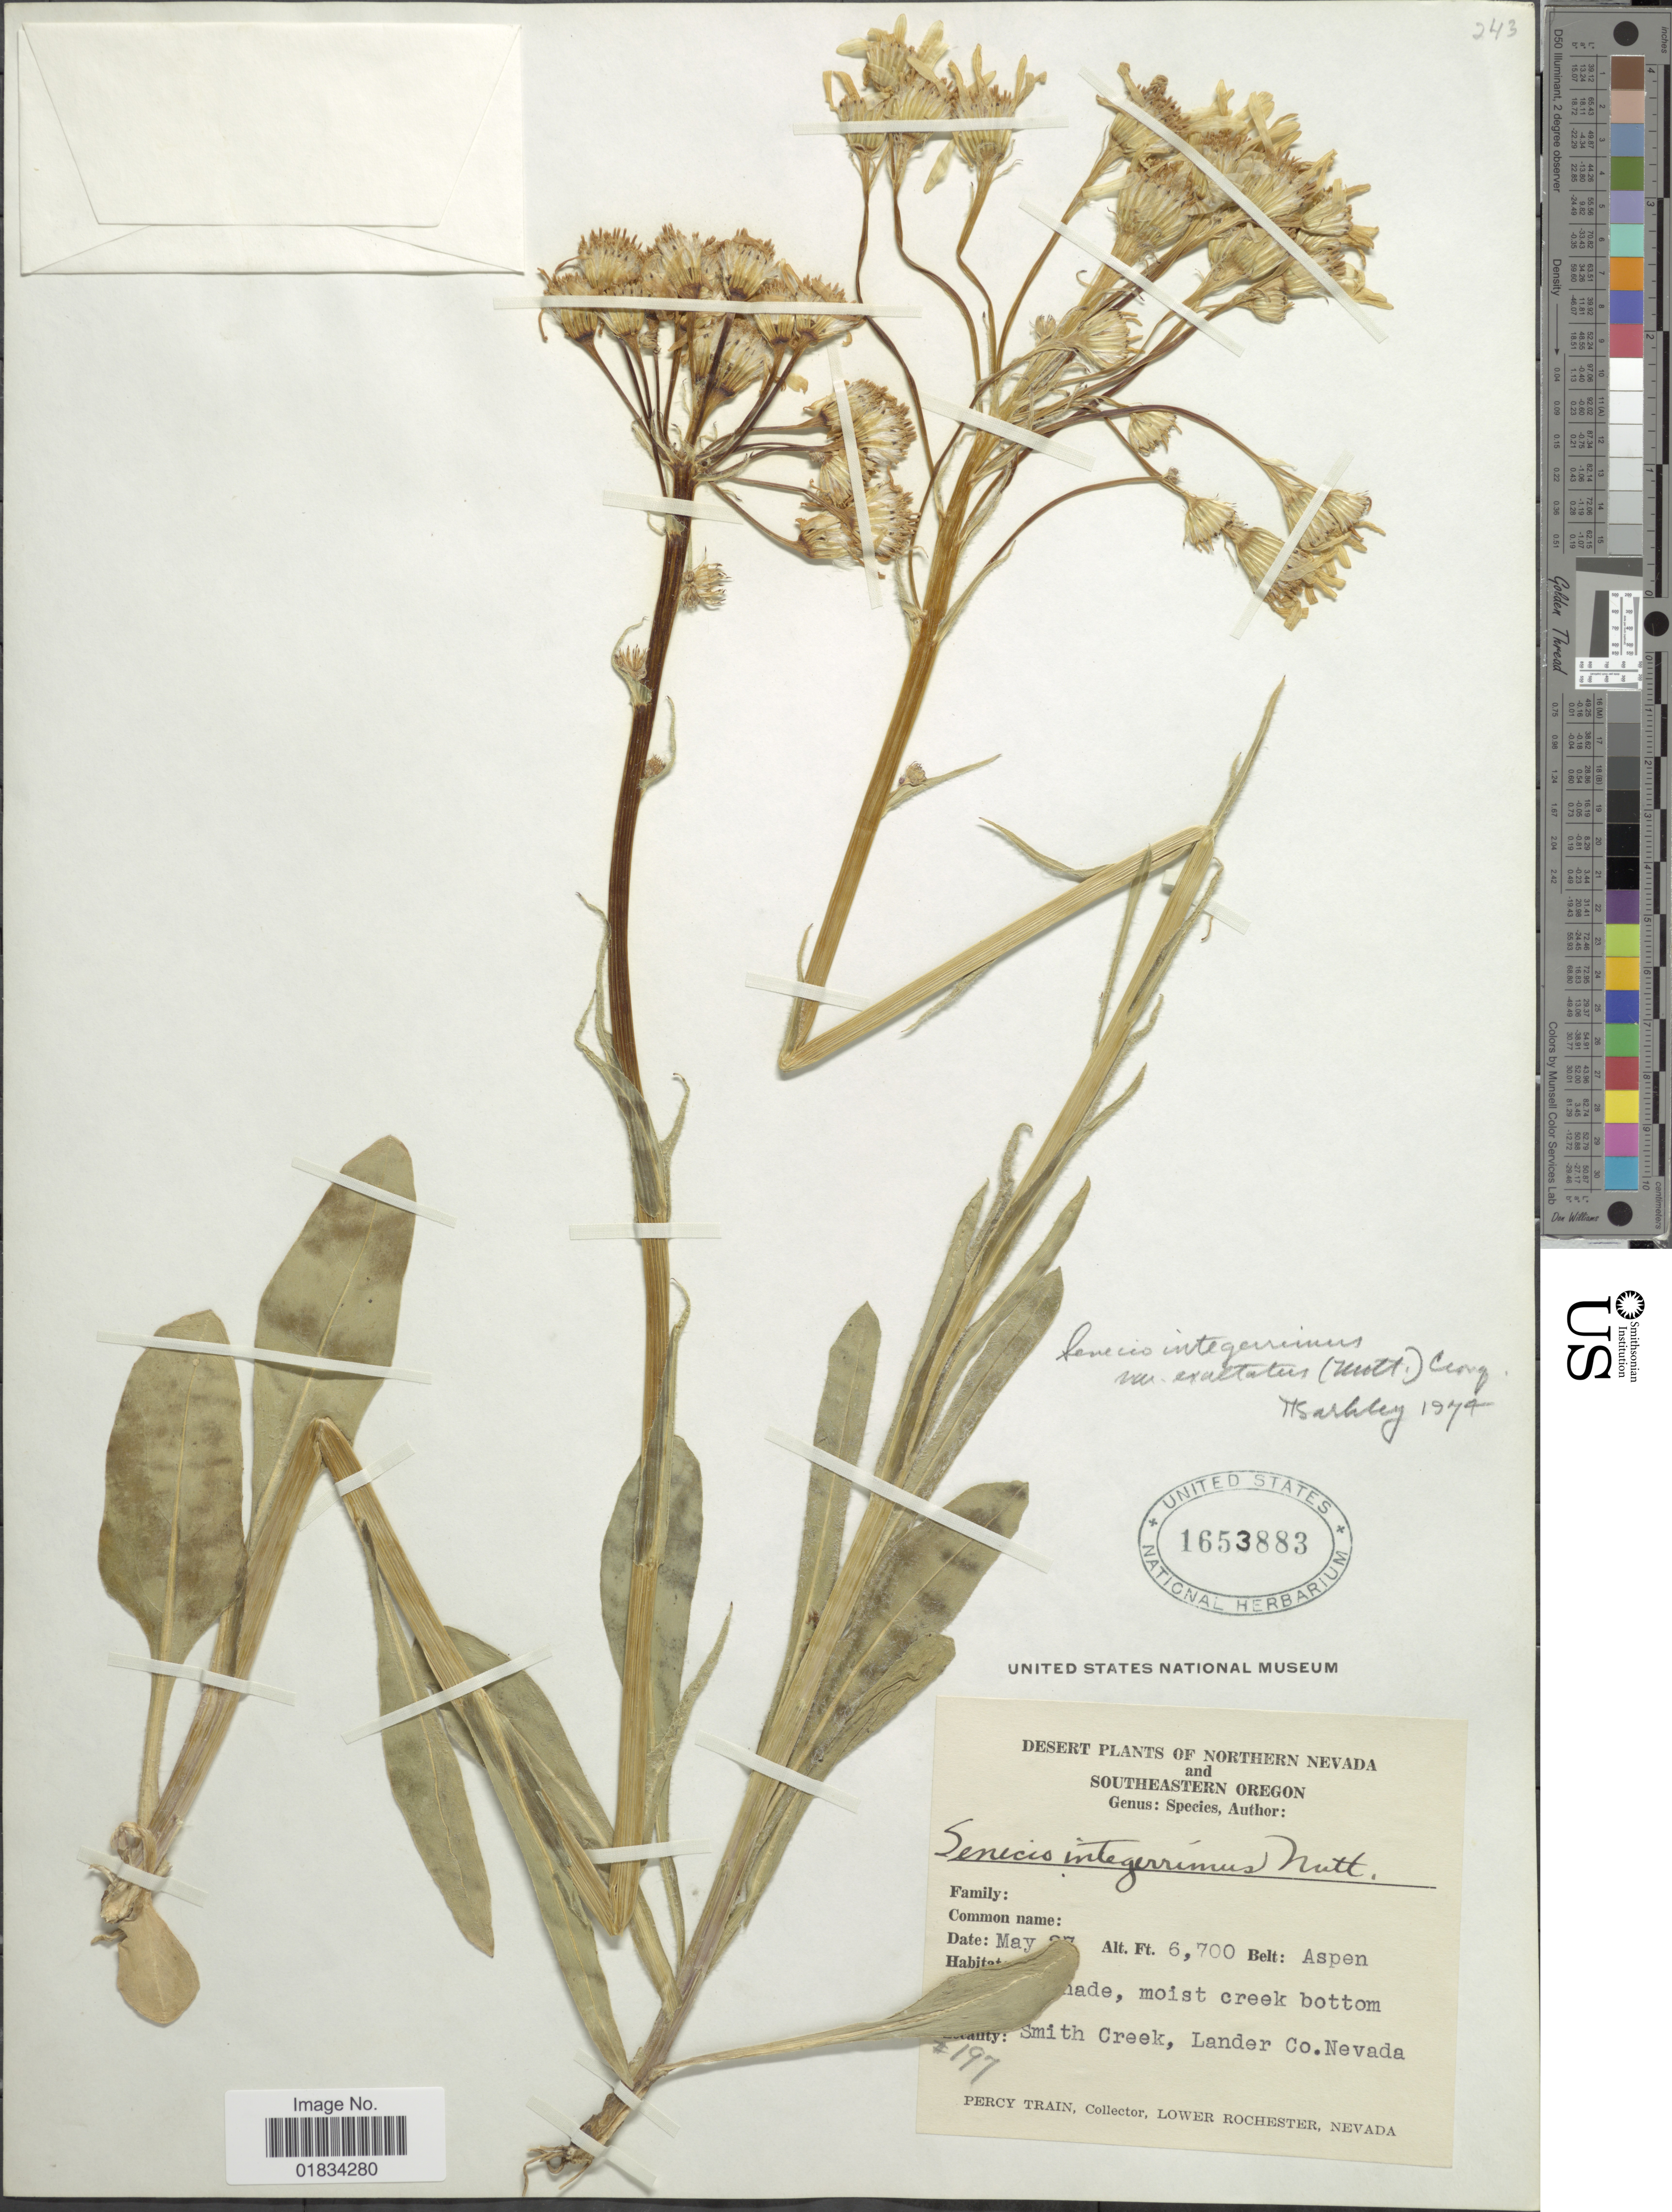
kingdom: Plantae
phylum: Tracheophyta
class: Magnoliopsida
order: Asterales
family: Asteraceae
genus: Senecio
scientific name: Senecio integerrimus var. exaltatus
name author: (Nutt.) Cronq.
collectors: P. Train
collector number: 197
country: United States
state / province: Nevada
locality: Smith Creek, lander Co. Northern Nevada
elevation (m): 2042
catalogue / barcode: US 1653883